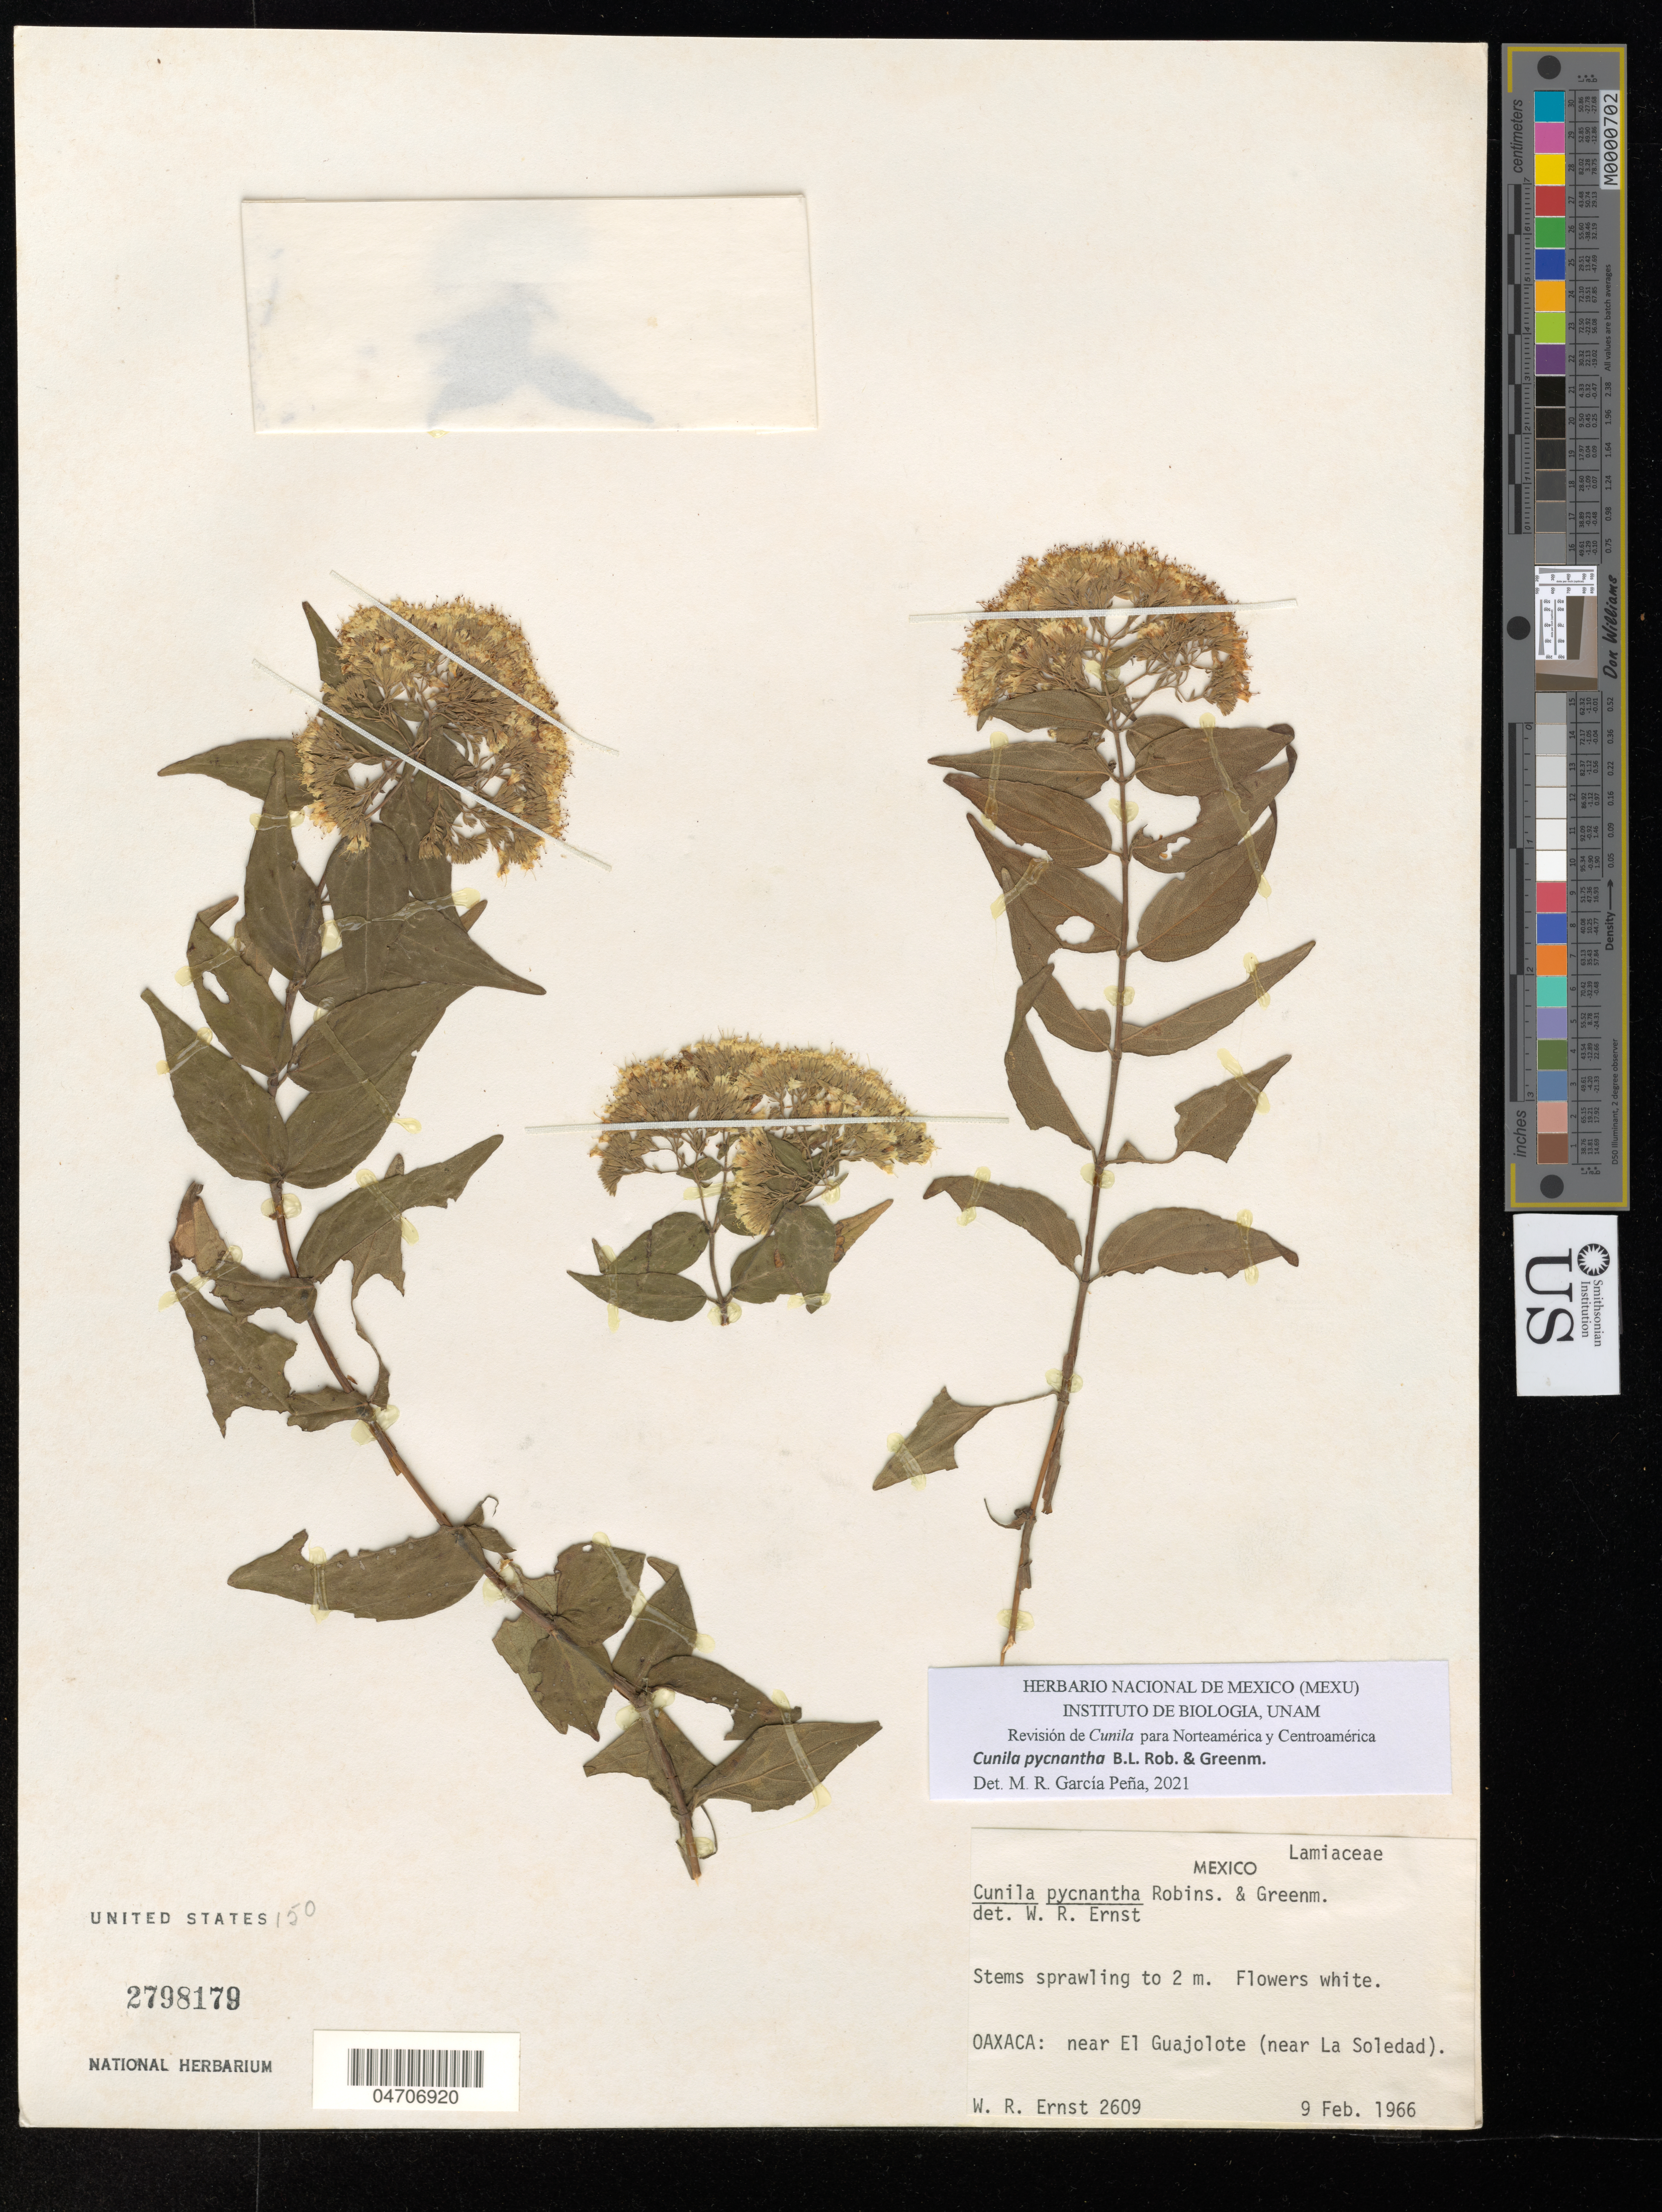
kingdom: Plantae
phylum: Tracheophyta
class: Magnoliopsida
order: Lamiales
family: Lamiaceae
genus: Cunila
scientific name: Cunila pycnantha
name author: B.L. Rob. & Greenm.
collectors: W. R. Ernst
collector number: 2609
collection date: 1966-02-09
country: Mexico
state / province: Oaxaca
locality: Near El Guajolote (near La Soledad).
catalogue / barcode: US 2798179